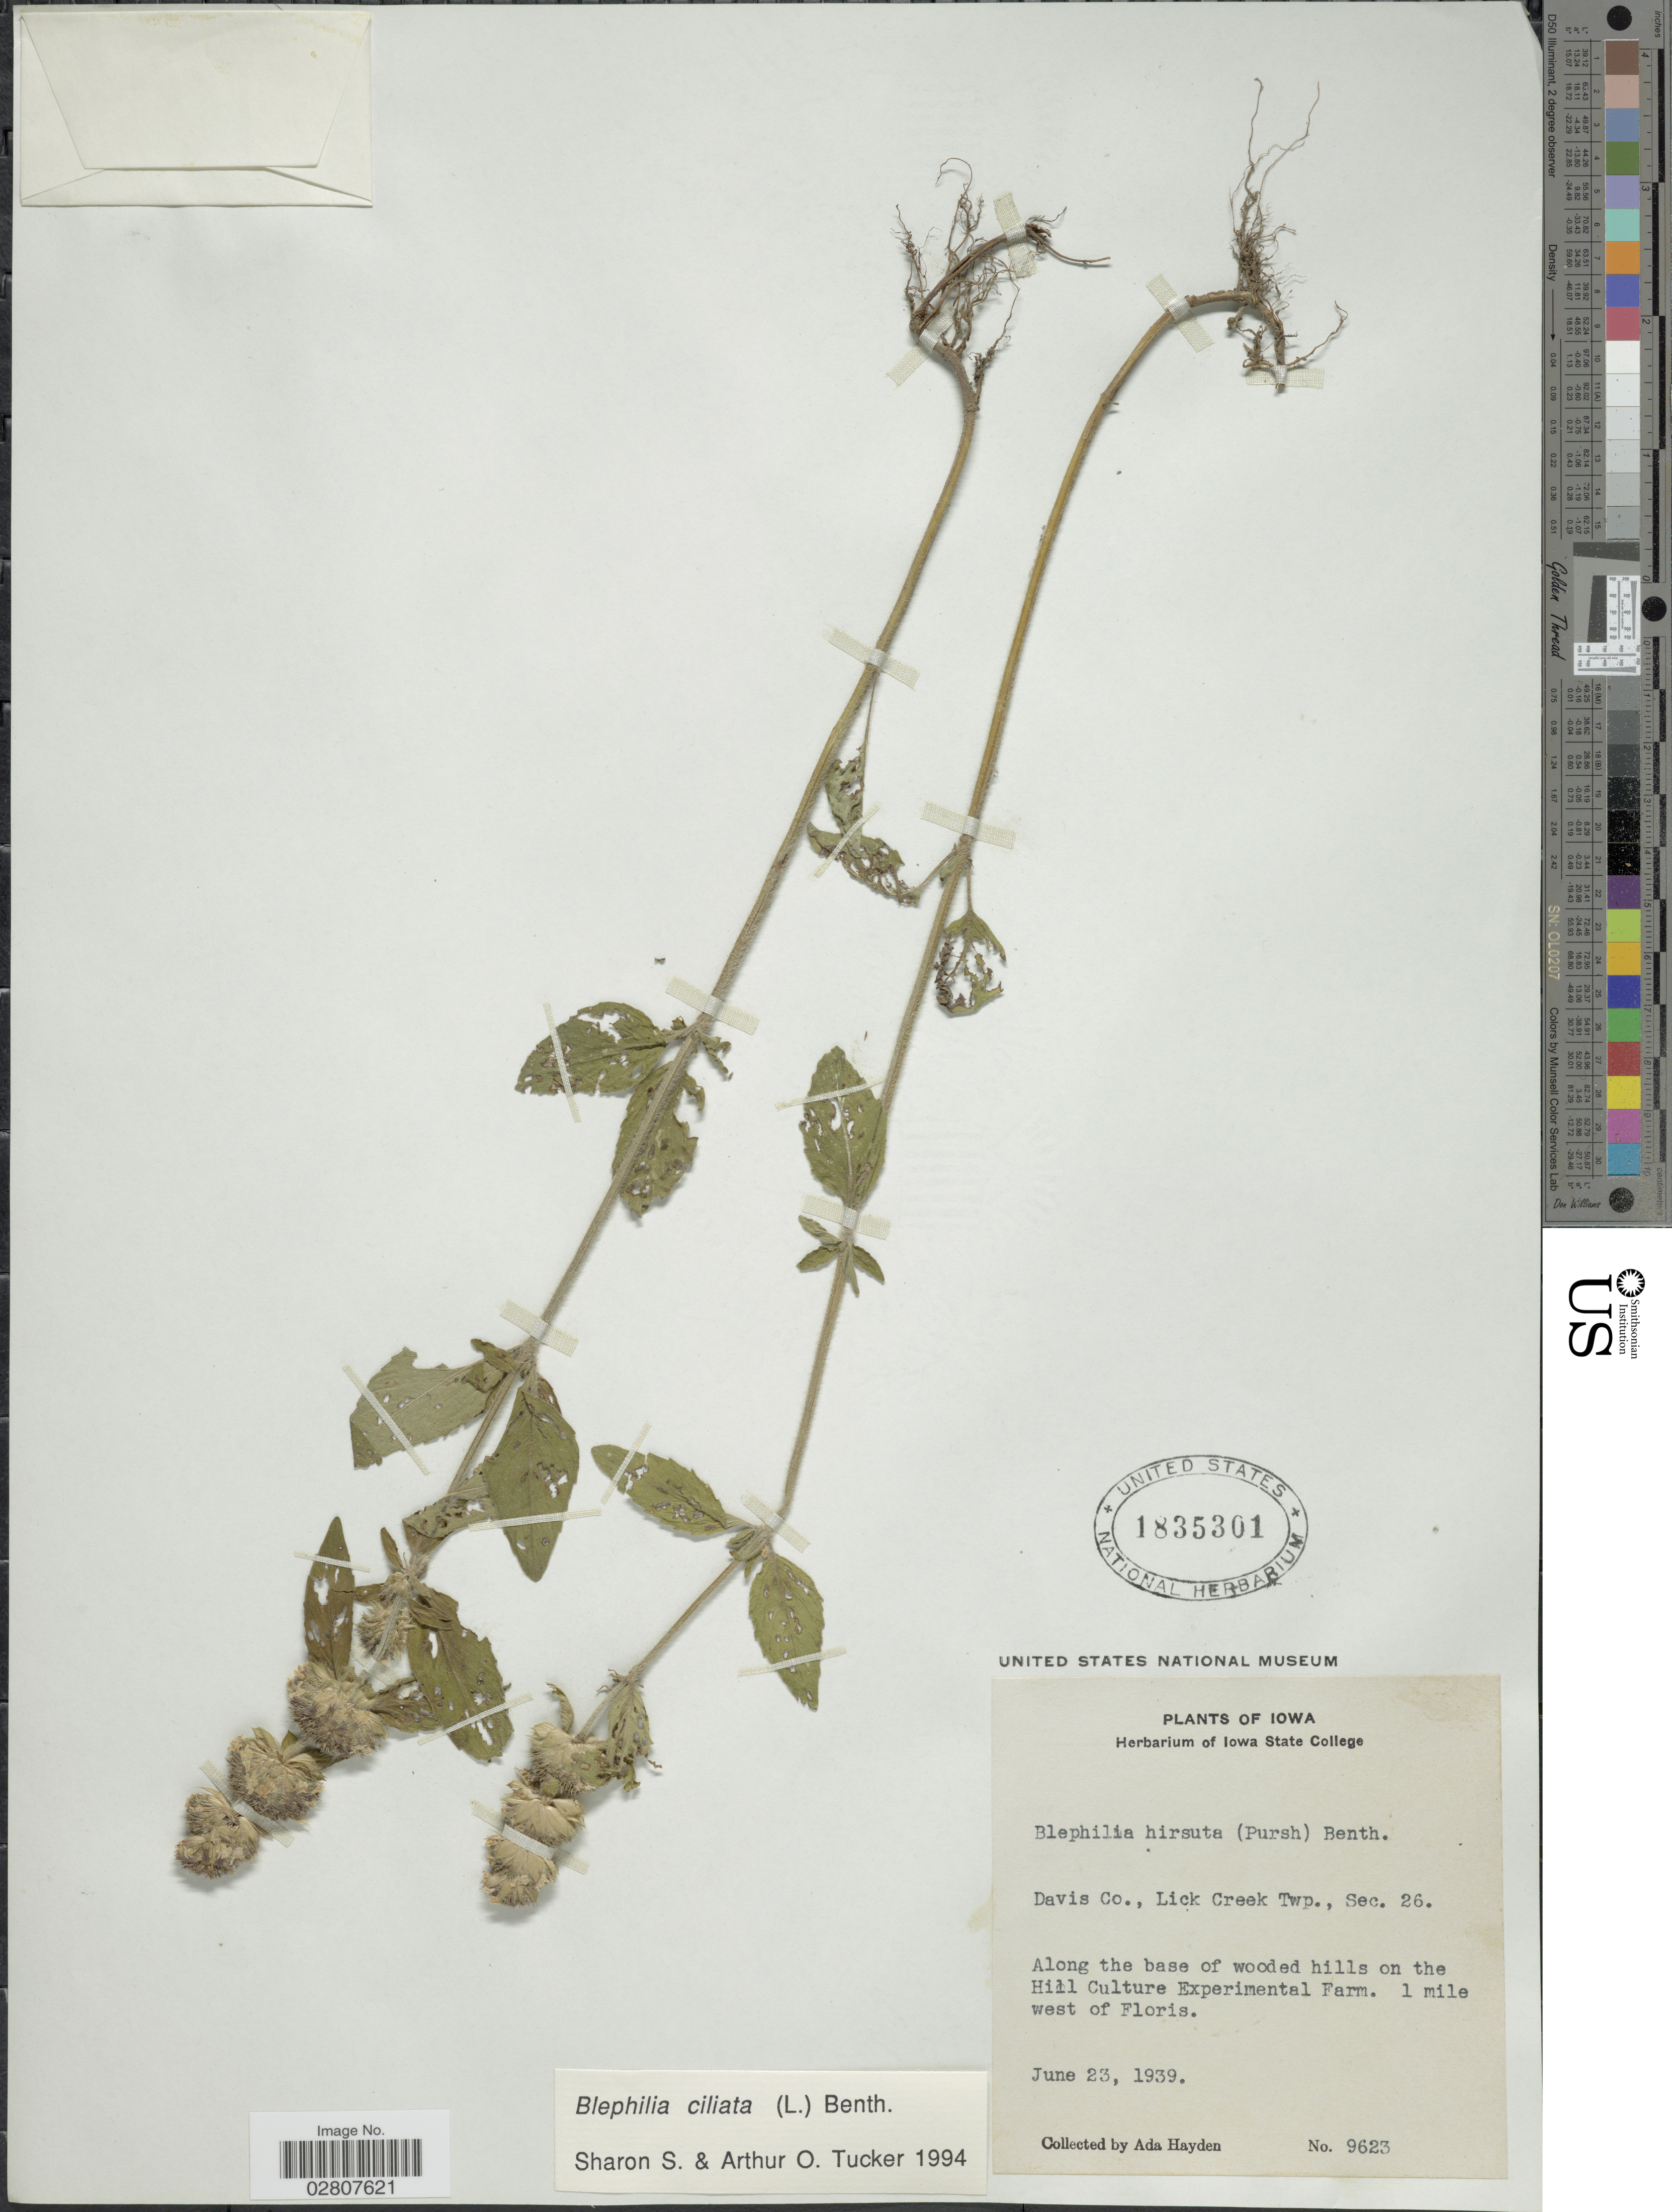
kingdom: Plantae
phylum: Tracheophyta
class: Magnoliopsida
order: Lamiales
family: Lamiaceae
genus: Blephilia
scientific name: Blephilia ciliata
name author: (L.) Raf. ex Benth.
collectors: Ada Hayden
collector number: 9623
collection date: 1939-06-23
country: United States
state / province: Iowa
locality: Davis Co., Lick Creek Twp., Sec. 26. Along the base of wooded hills on the Hill Culture Experimental Farm. 1 mile west of Floris.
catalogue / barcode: US 1835301